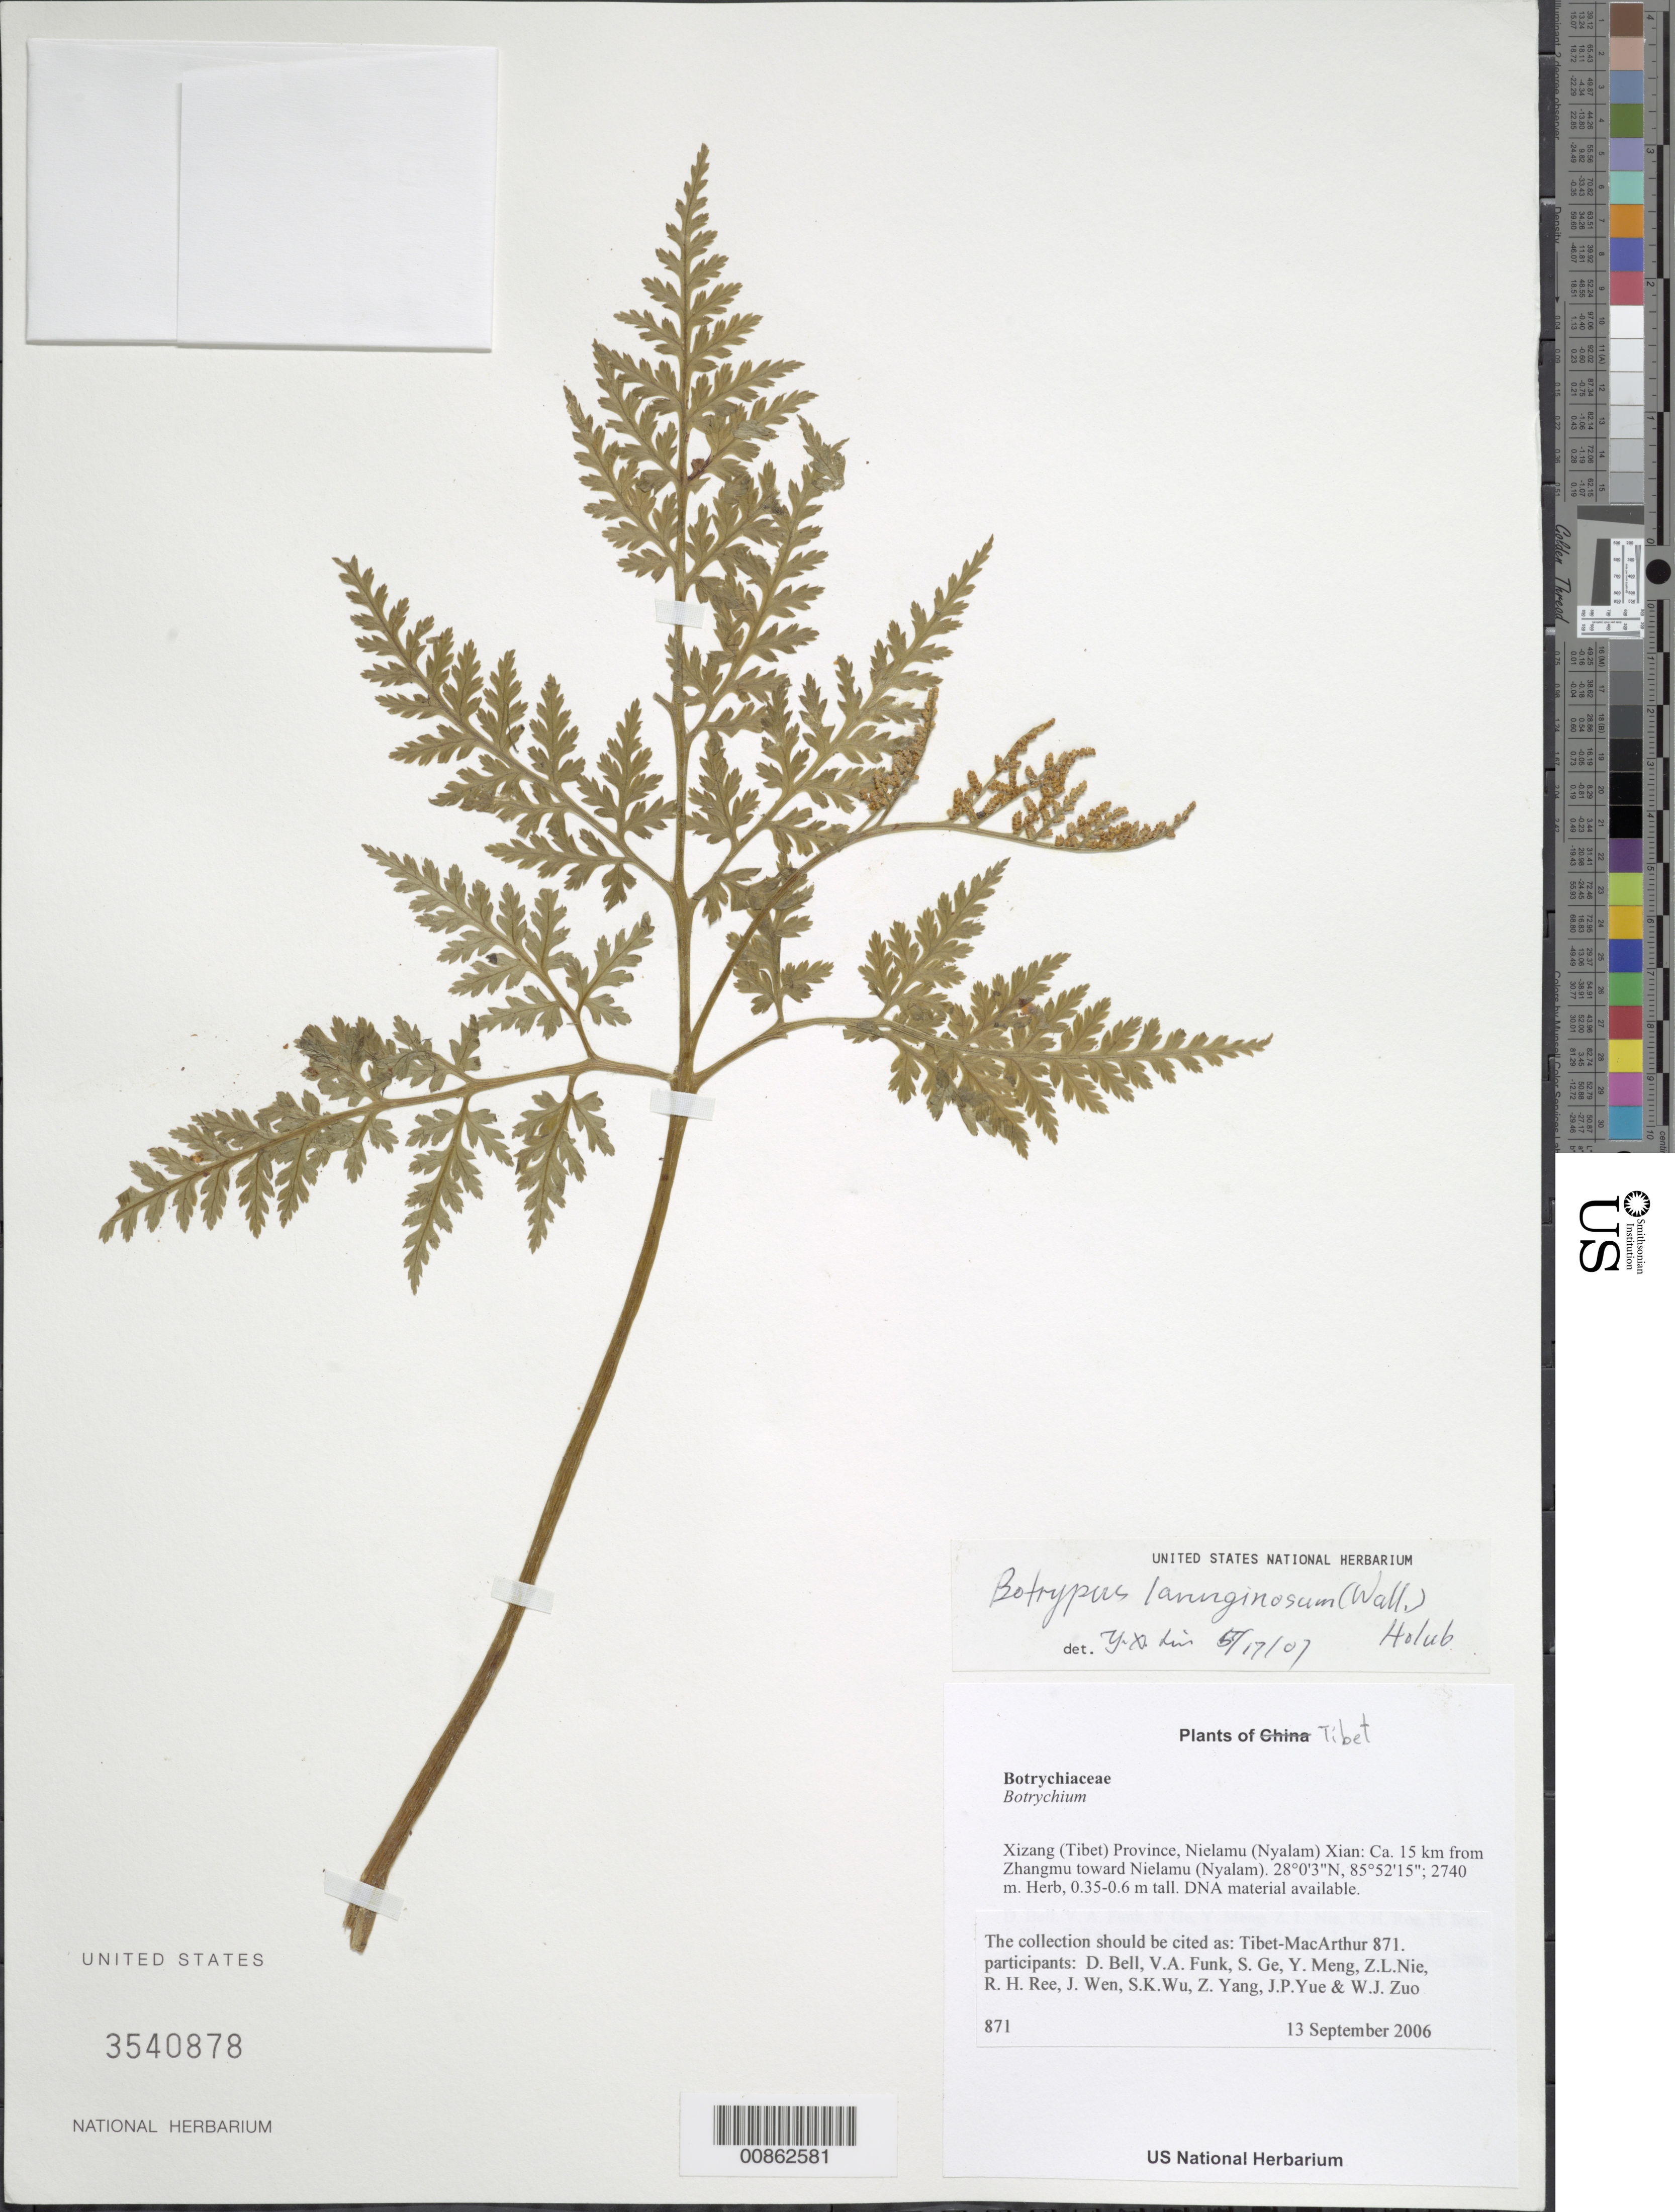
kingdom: Plantae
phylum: Tracheophyta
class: Polypodiopsida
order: Ophioglossales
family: Ophioglossaceae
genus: Botrychium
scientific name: Botrychium lanuginosum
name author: Wall. ex Hook. & Grev.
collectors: Tibet-MacArthur, D. A. Bell, V. Funk, S. Ge, Y. Meng, Z. Nie, R. Ree, H. Sun, J. Wen, Z. Yang, J. Yue, Z. Zhou & W. Zuo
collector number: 871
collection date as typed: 13 Sep 2006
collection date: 2006-09-13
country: China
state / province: Xizang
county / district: Nielamu (Nyalam) Xian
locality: Ca. 15 km from Zhangmu toward Nielamu (Nyalam).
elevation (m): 2740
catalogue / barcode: US 3540878